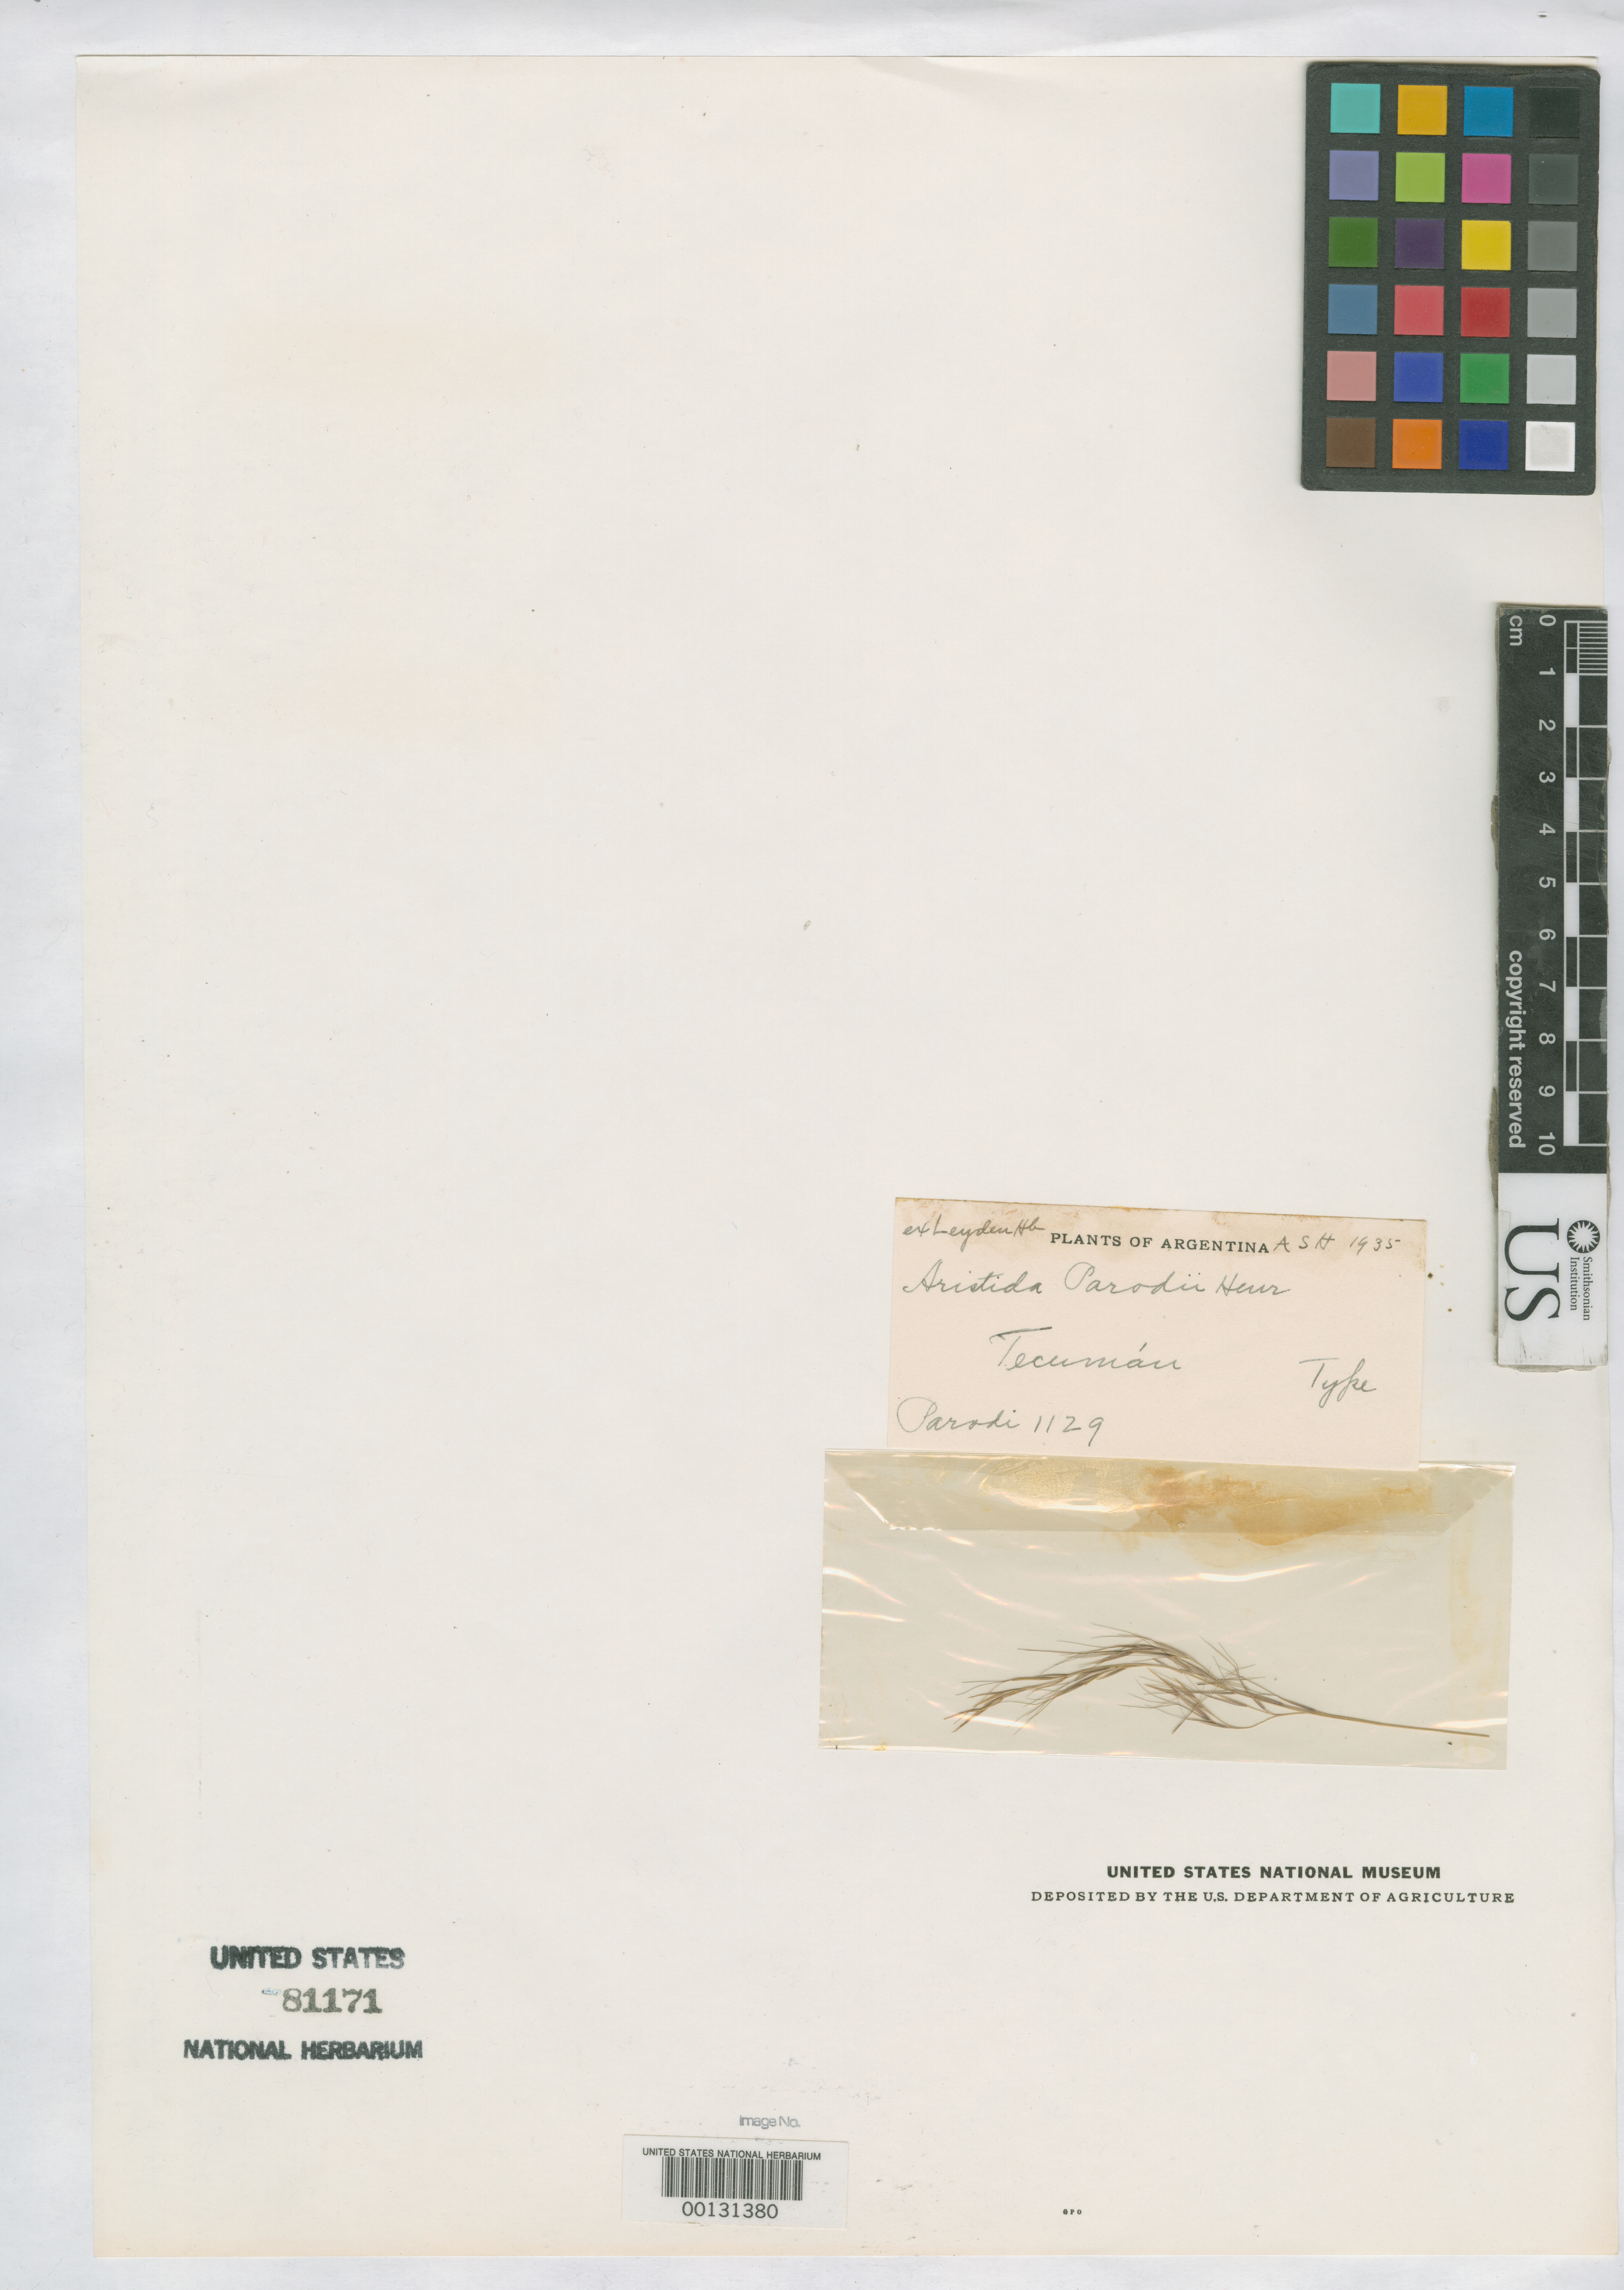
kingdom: Plantae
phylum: Tracheophyta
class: Liliopsida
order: Poales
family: Poaceae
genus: Aristida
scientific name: Aristida parodii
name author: Henr.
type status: Type Fragment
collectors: S. Venturi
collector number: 1129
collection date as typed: Mar 1917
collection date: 1917-03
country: Argentina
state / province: Tucumán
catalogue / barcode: US 81171